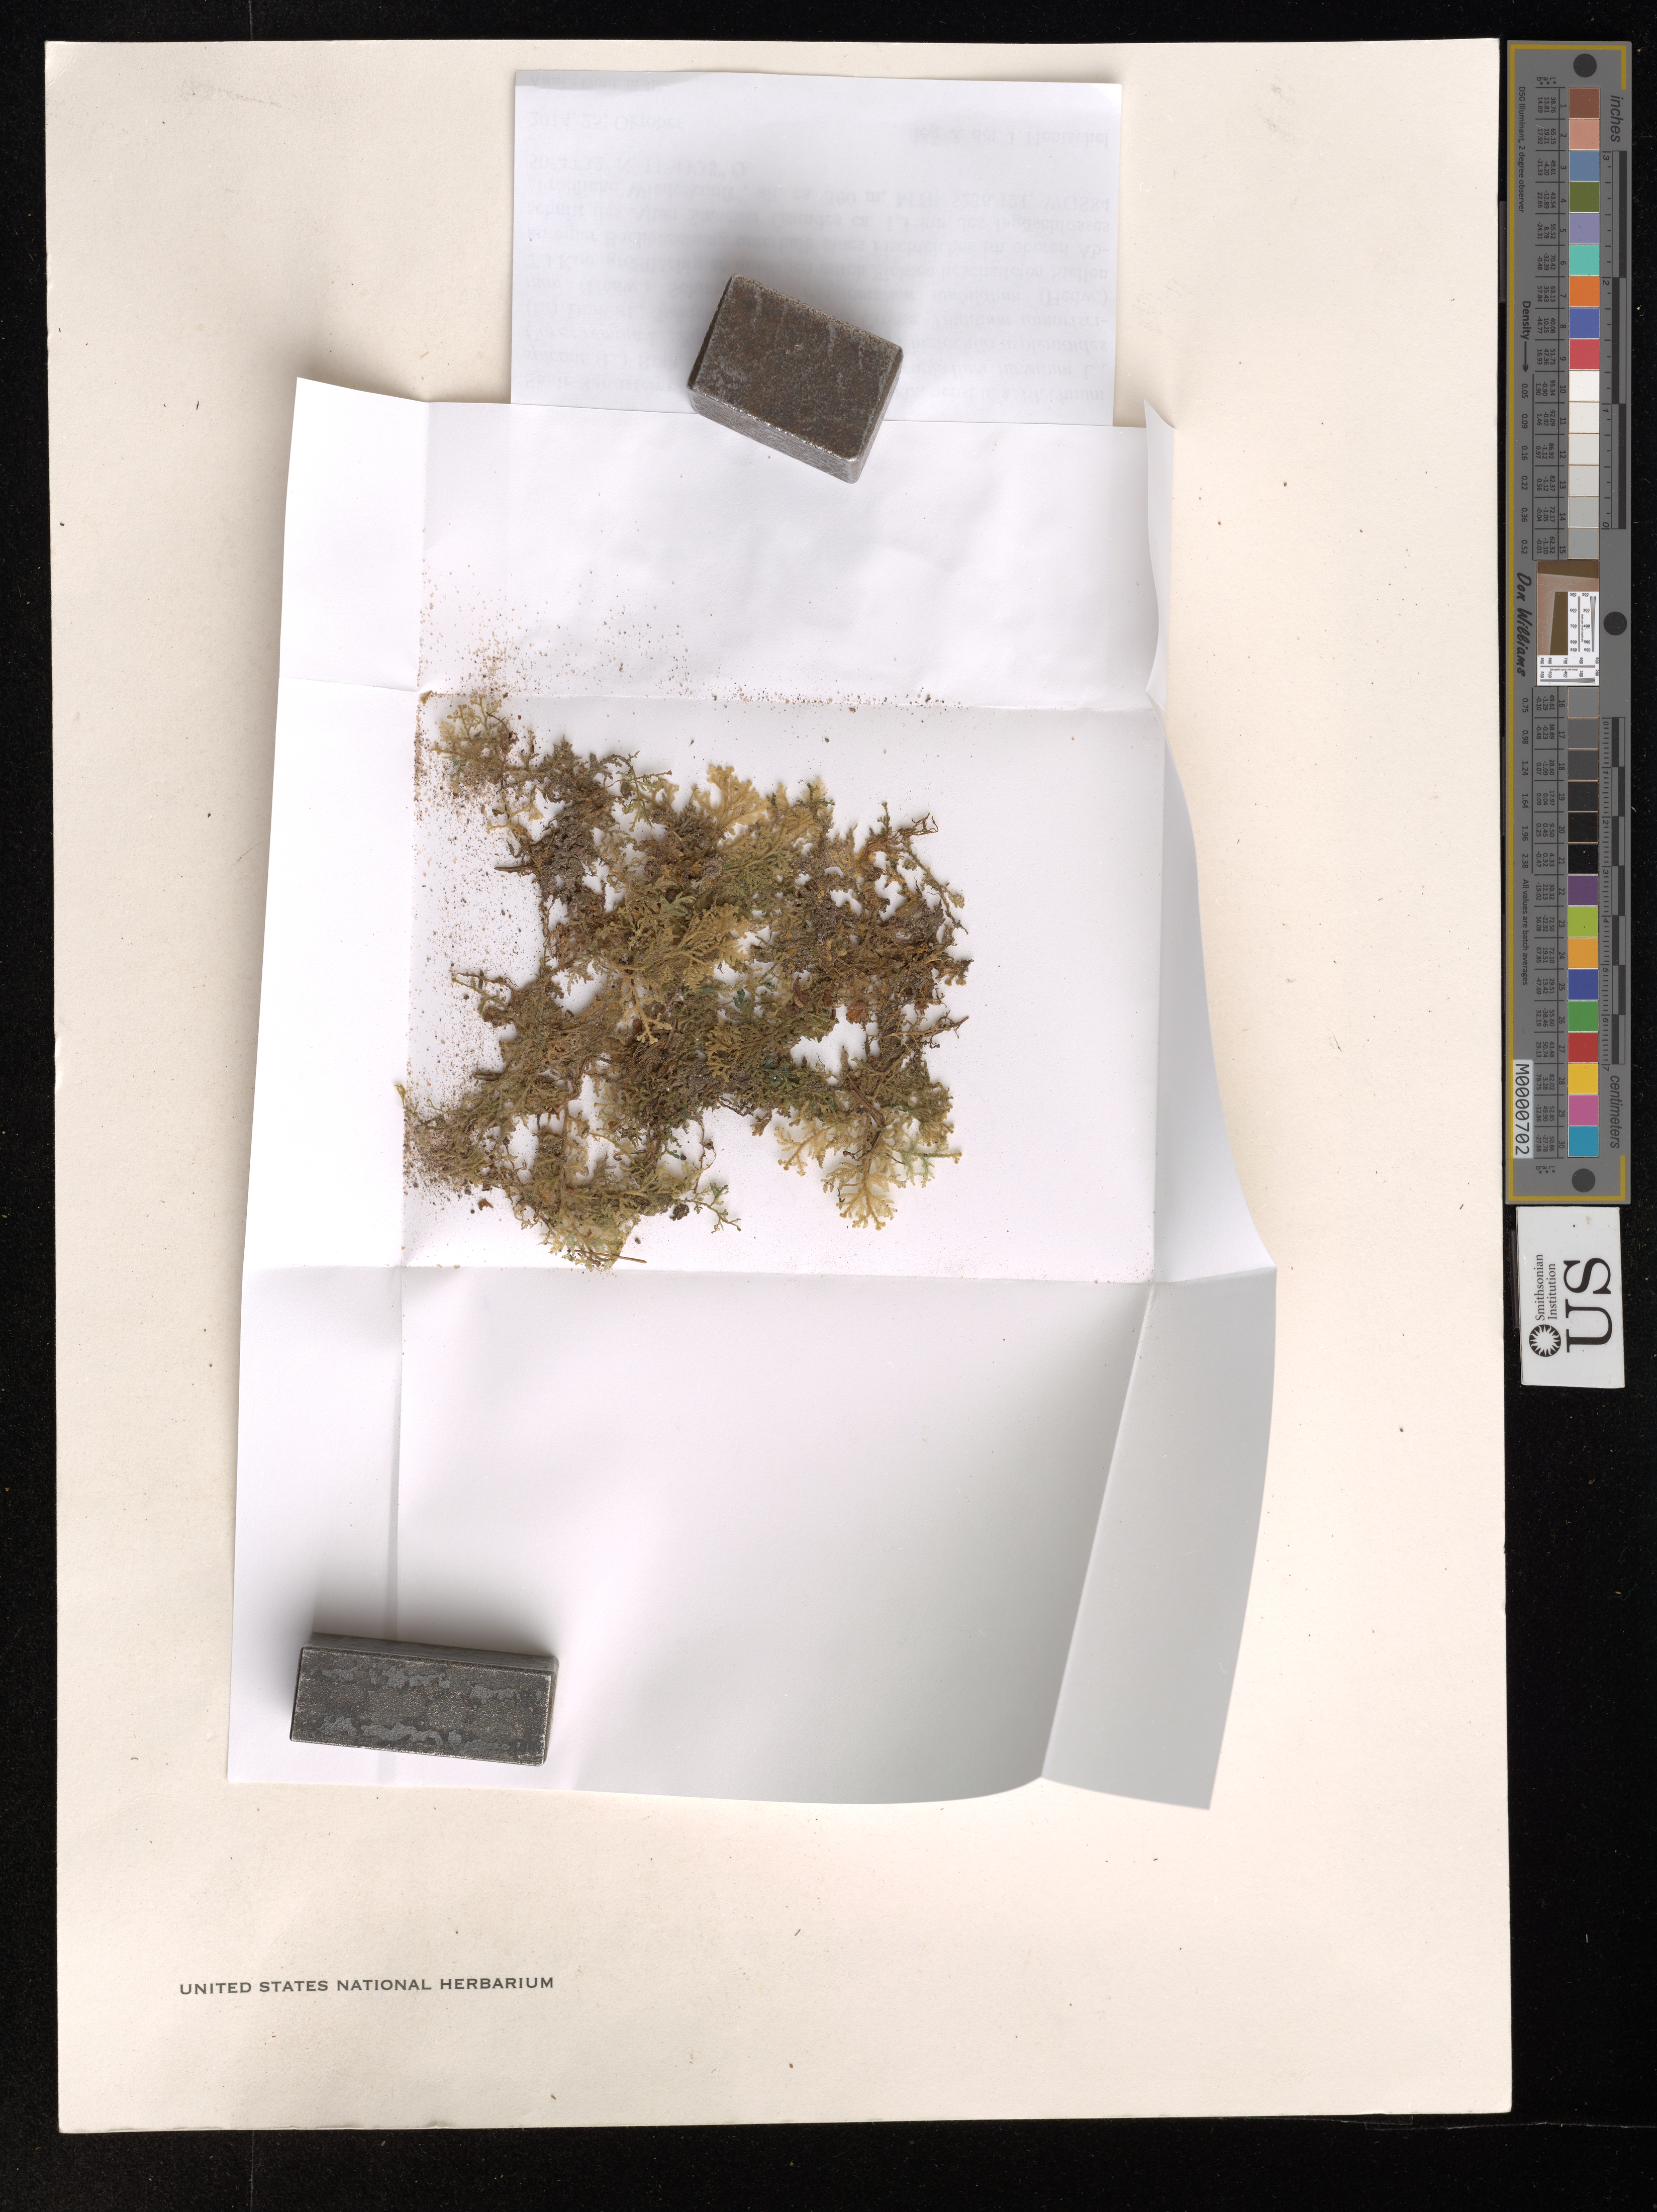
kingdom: Plantae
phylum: Marchantiophyta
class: Jungermanniopsida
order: Jungermanniales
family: Trichocoleaceae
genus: Trichocolea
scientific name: Trichocolea tomentella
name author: (Ehrh.) Dumort.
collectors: J. Hentschel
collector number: Bryo 05353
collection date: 2014-10-25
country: Germany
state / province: Thüringen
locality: Ca. 1.3 km des Jadgschlosses ,,Frohliche Wiederkunft". MTB 5236/121, WGS84.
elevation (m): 300